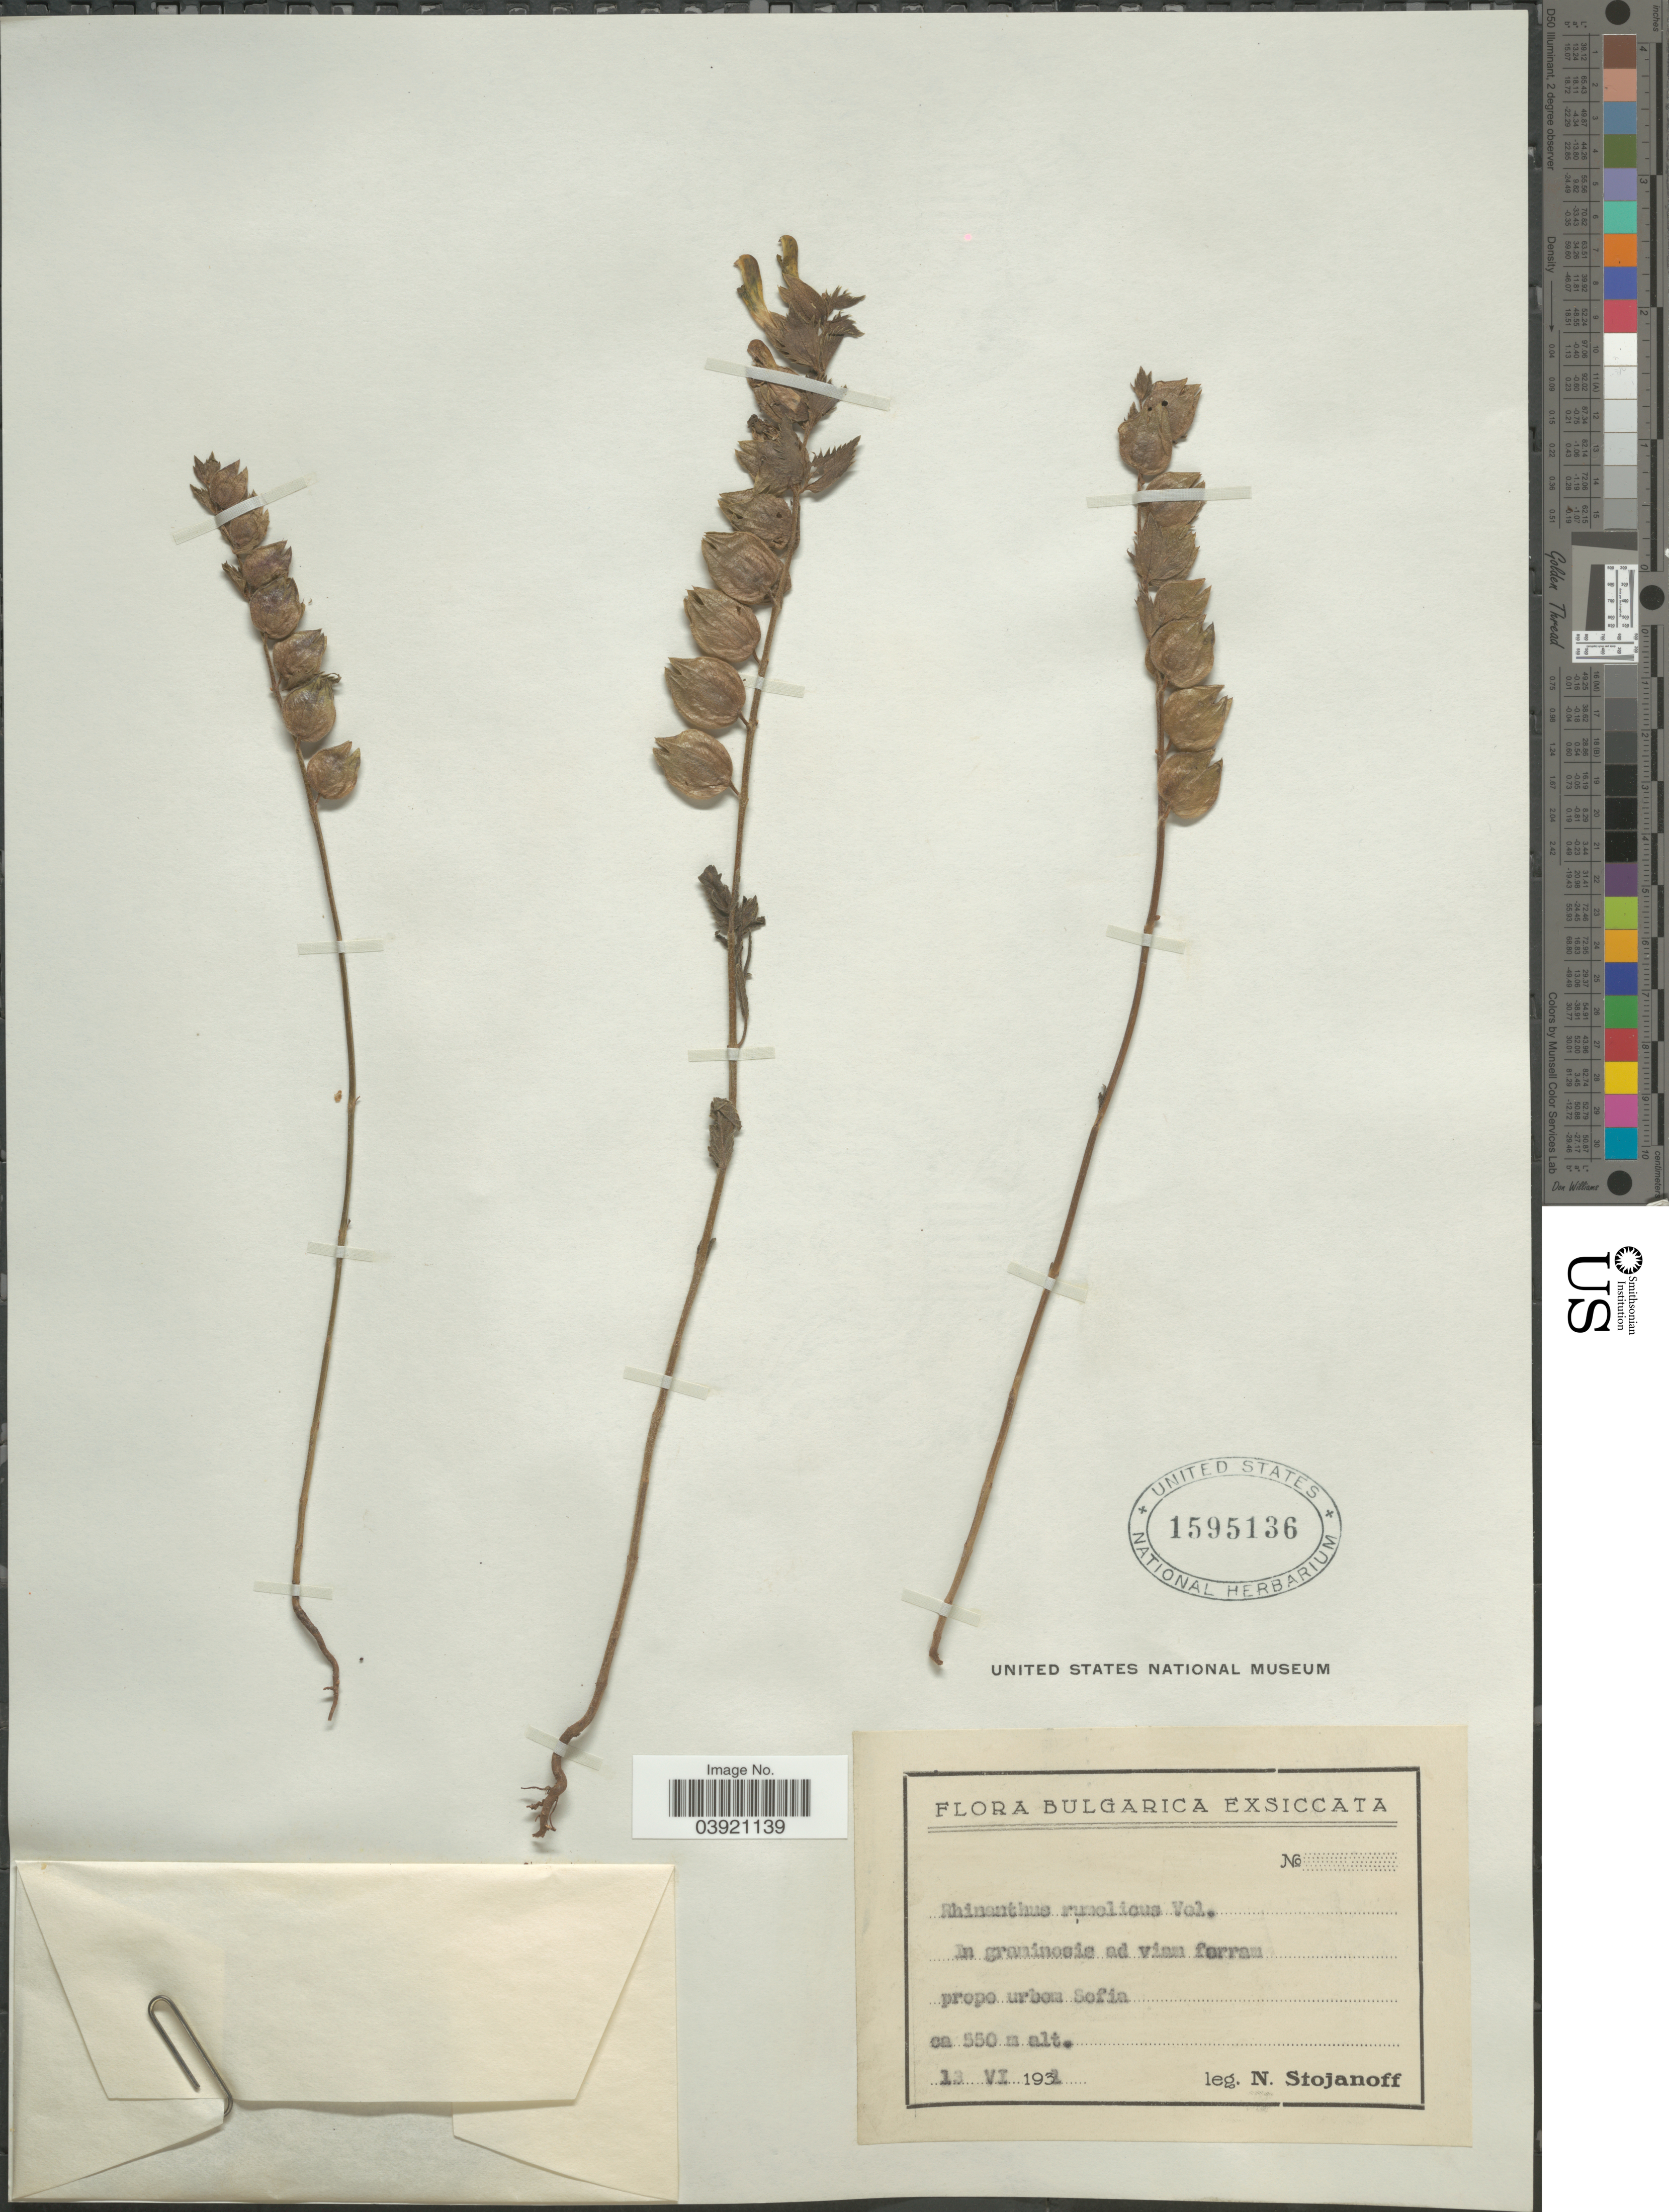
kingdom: Plantae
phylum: Tracheophyta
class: Magnoliopsida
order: Lamiales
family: Orobanchaceae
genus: Rhinanthus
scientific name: Rhinanthus rumelicus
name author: Velen.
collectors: N. Stojanoff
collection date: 1931-06-13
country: Bulgaria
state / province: Sofia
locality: In graminosis ad viam ferram prope urbem Sofia.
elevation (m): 550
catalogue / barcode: US 1595136